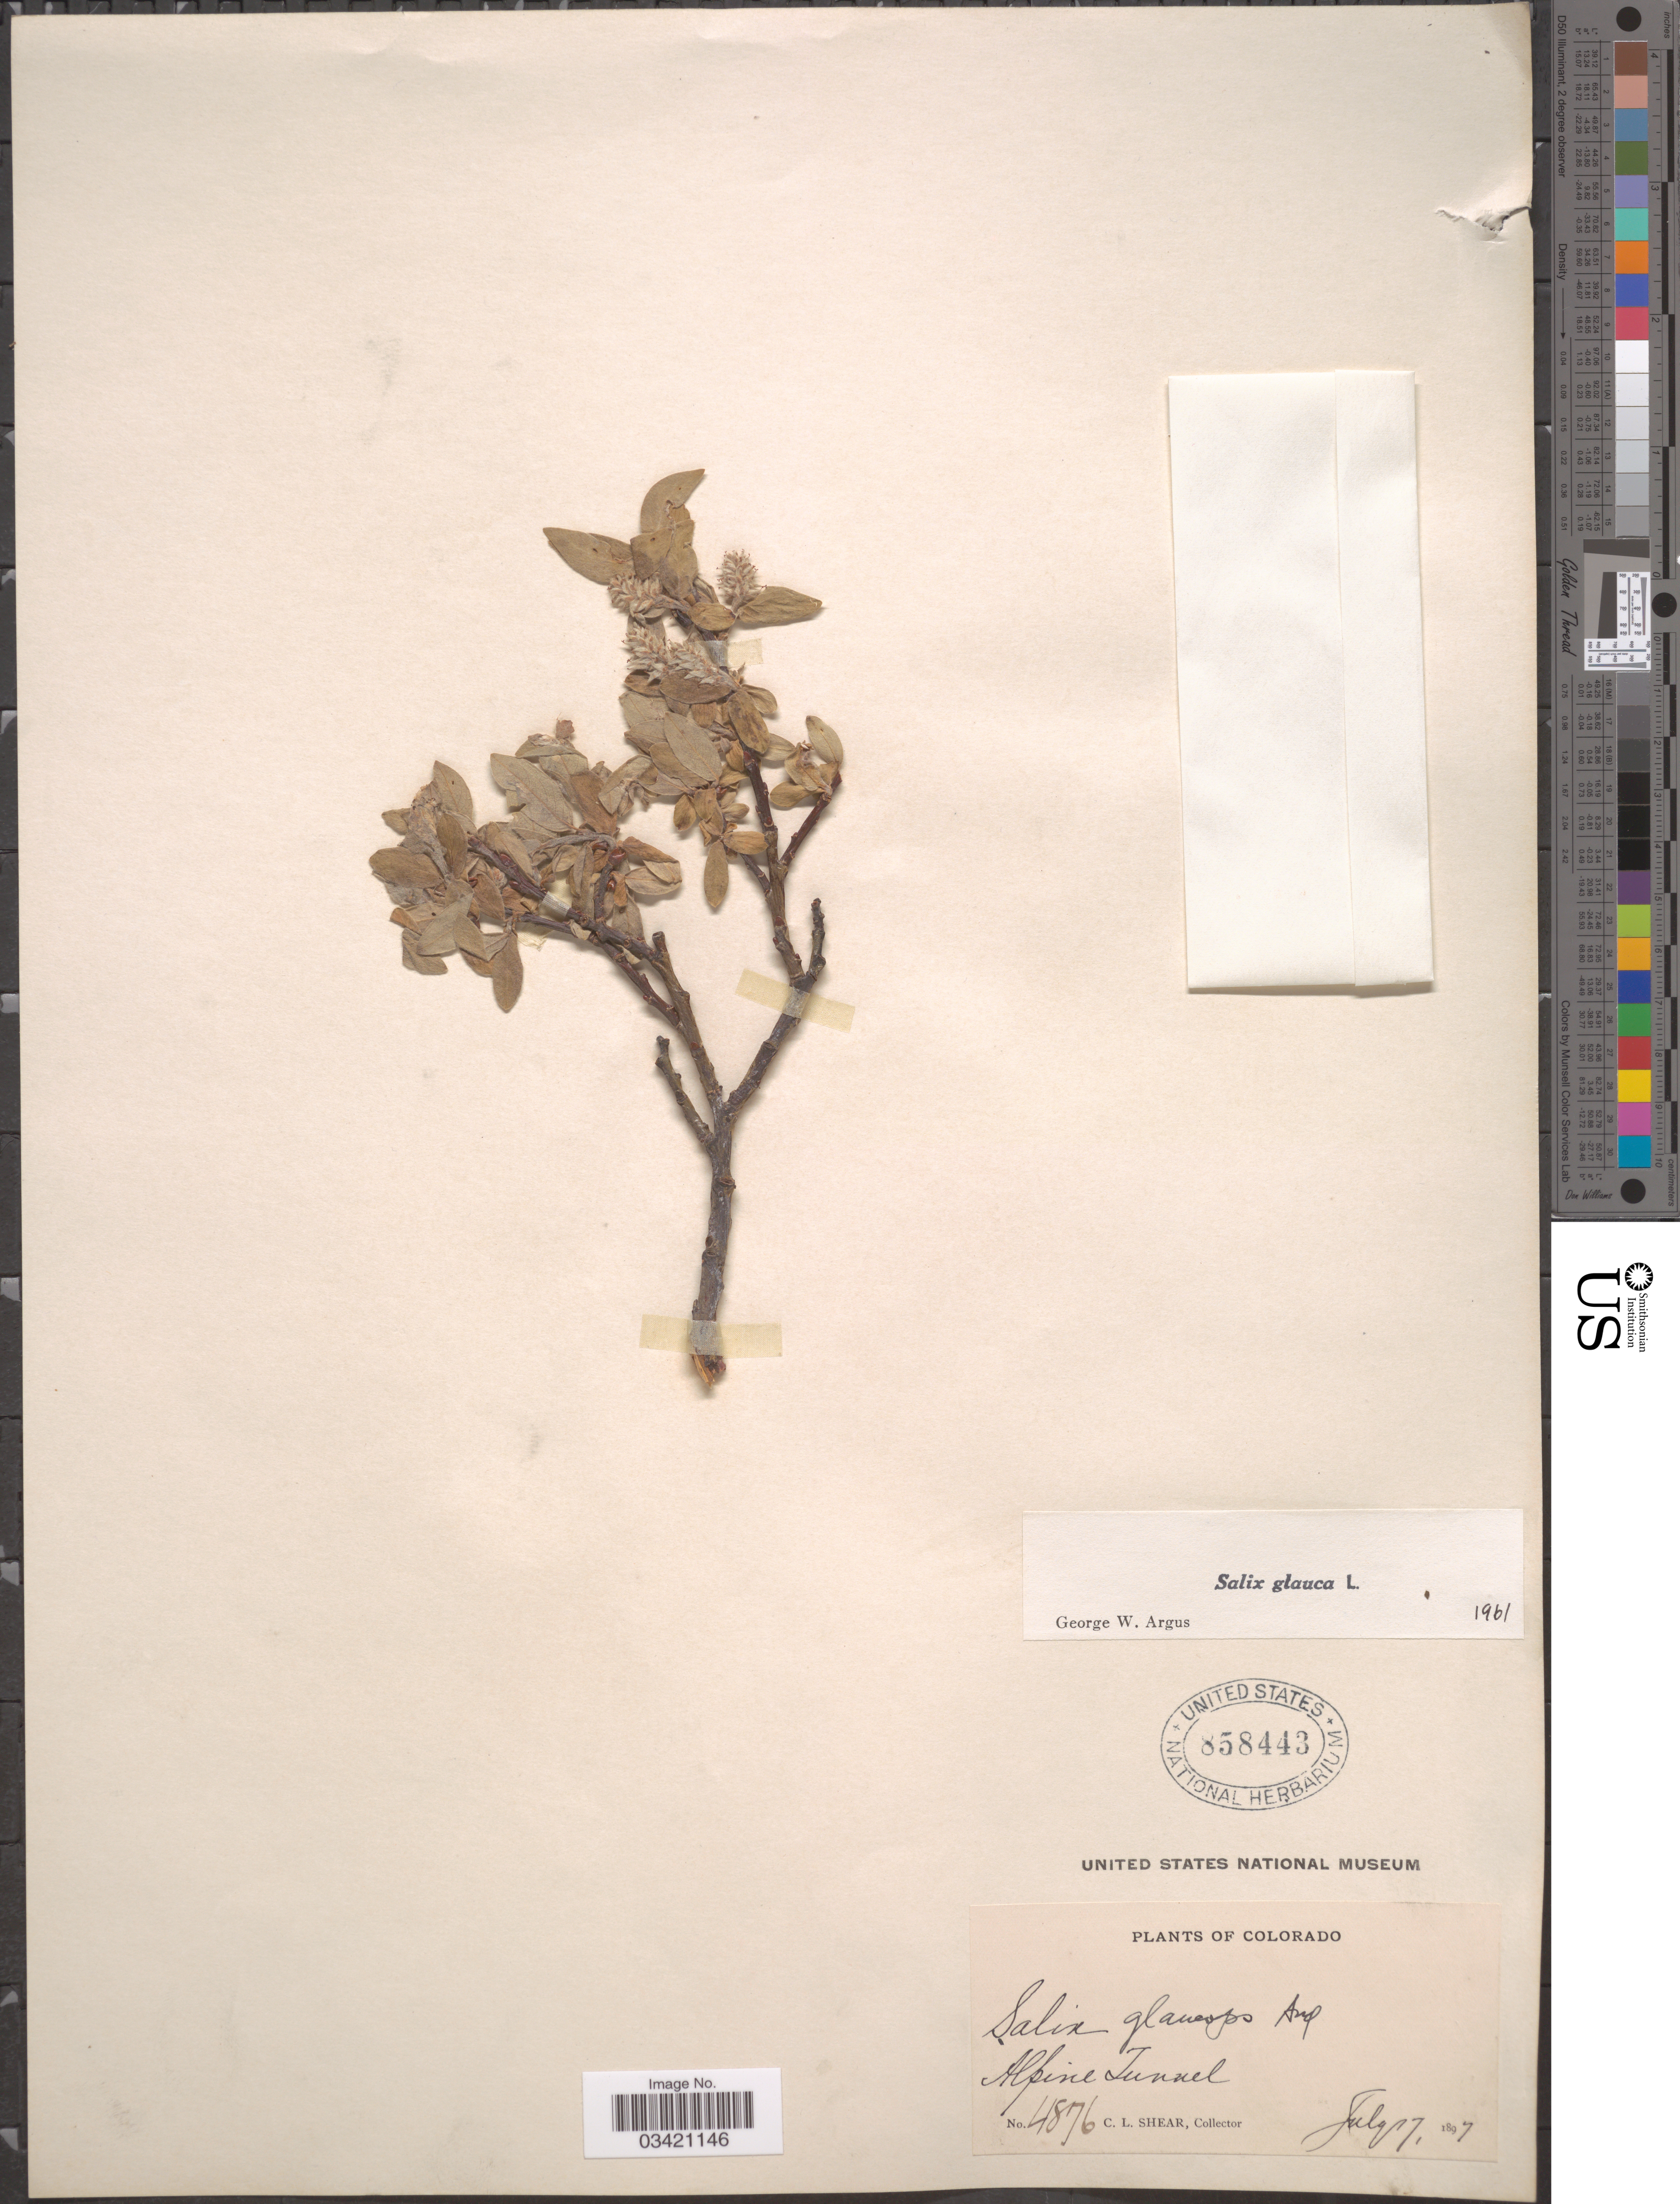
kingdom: Plantae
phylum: Tracheophyta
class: Magnoliopsida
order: Malpighiales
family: Salicaceae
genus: Salix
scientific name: Salix glauca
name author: L.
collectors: C. L. Shear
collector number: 4876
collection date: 1897-07-17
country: United States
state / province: Colorado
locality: Alpine Tunnel.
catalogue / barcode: US 858443